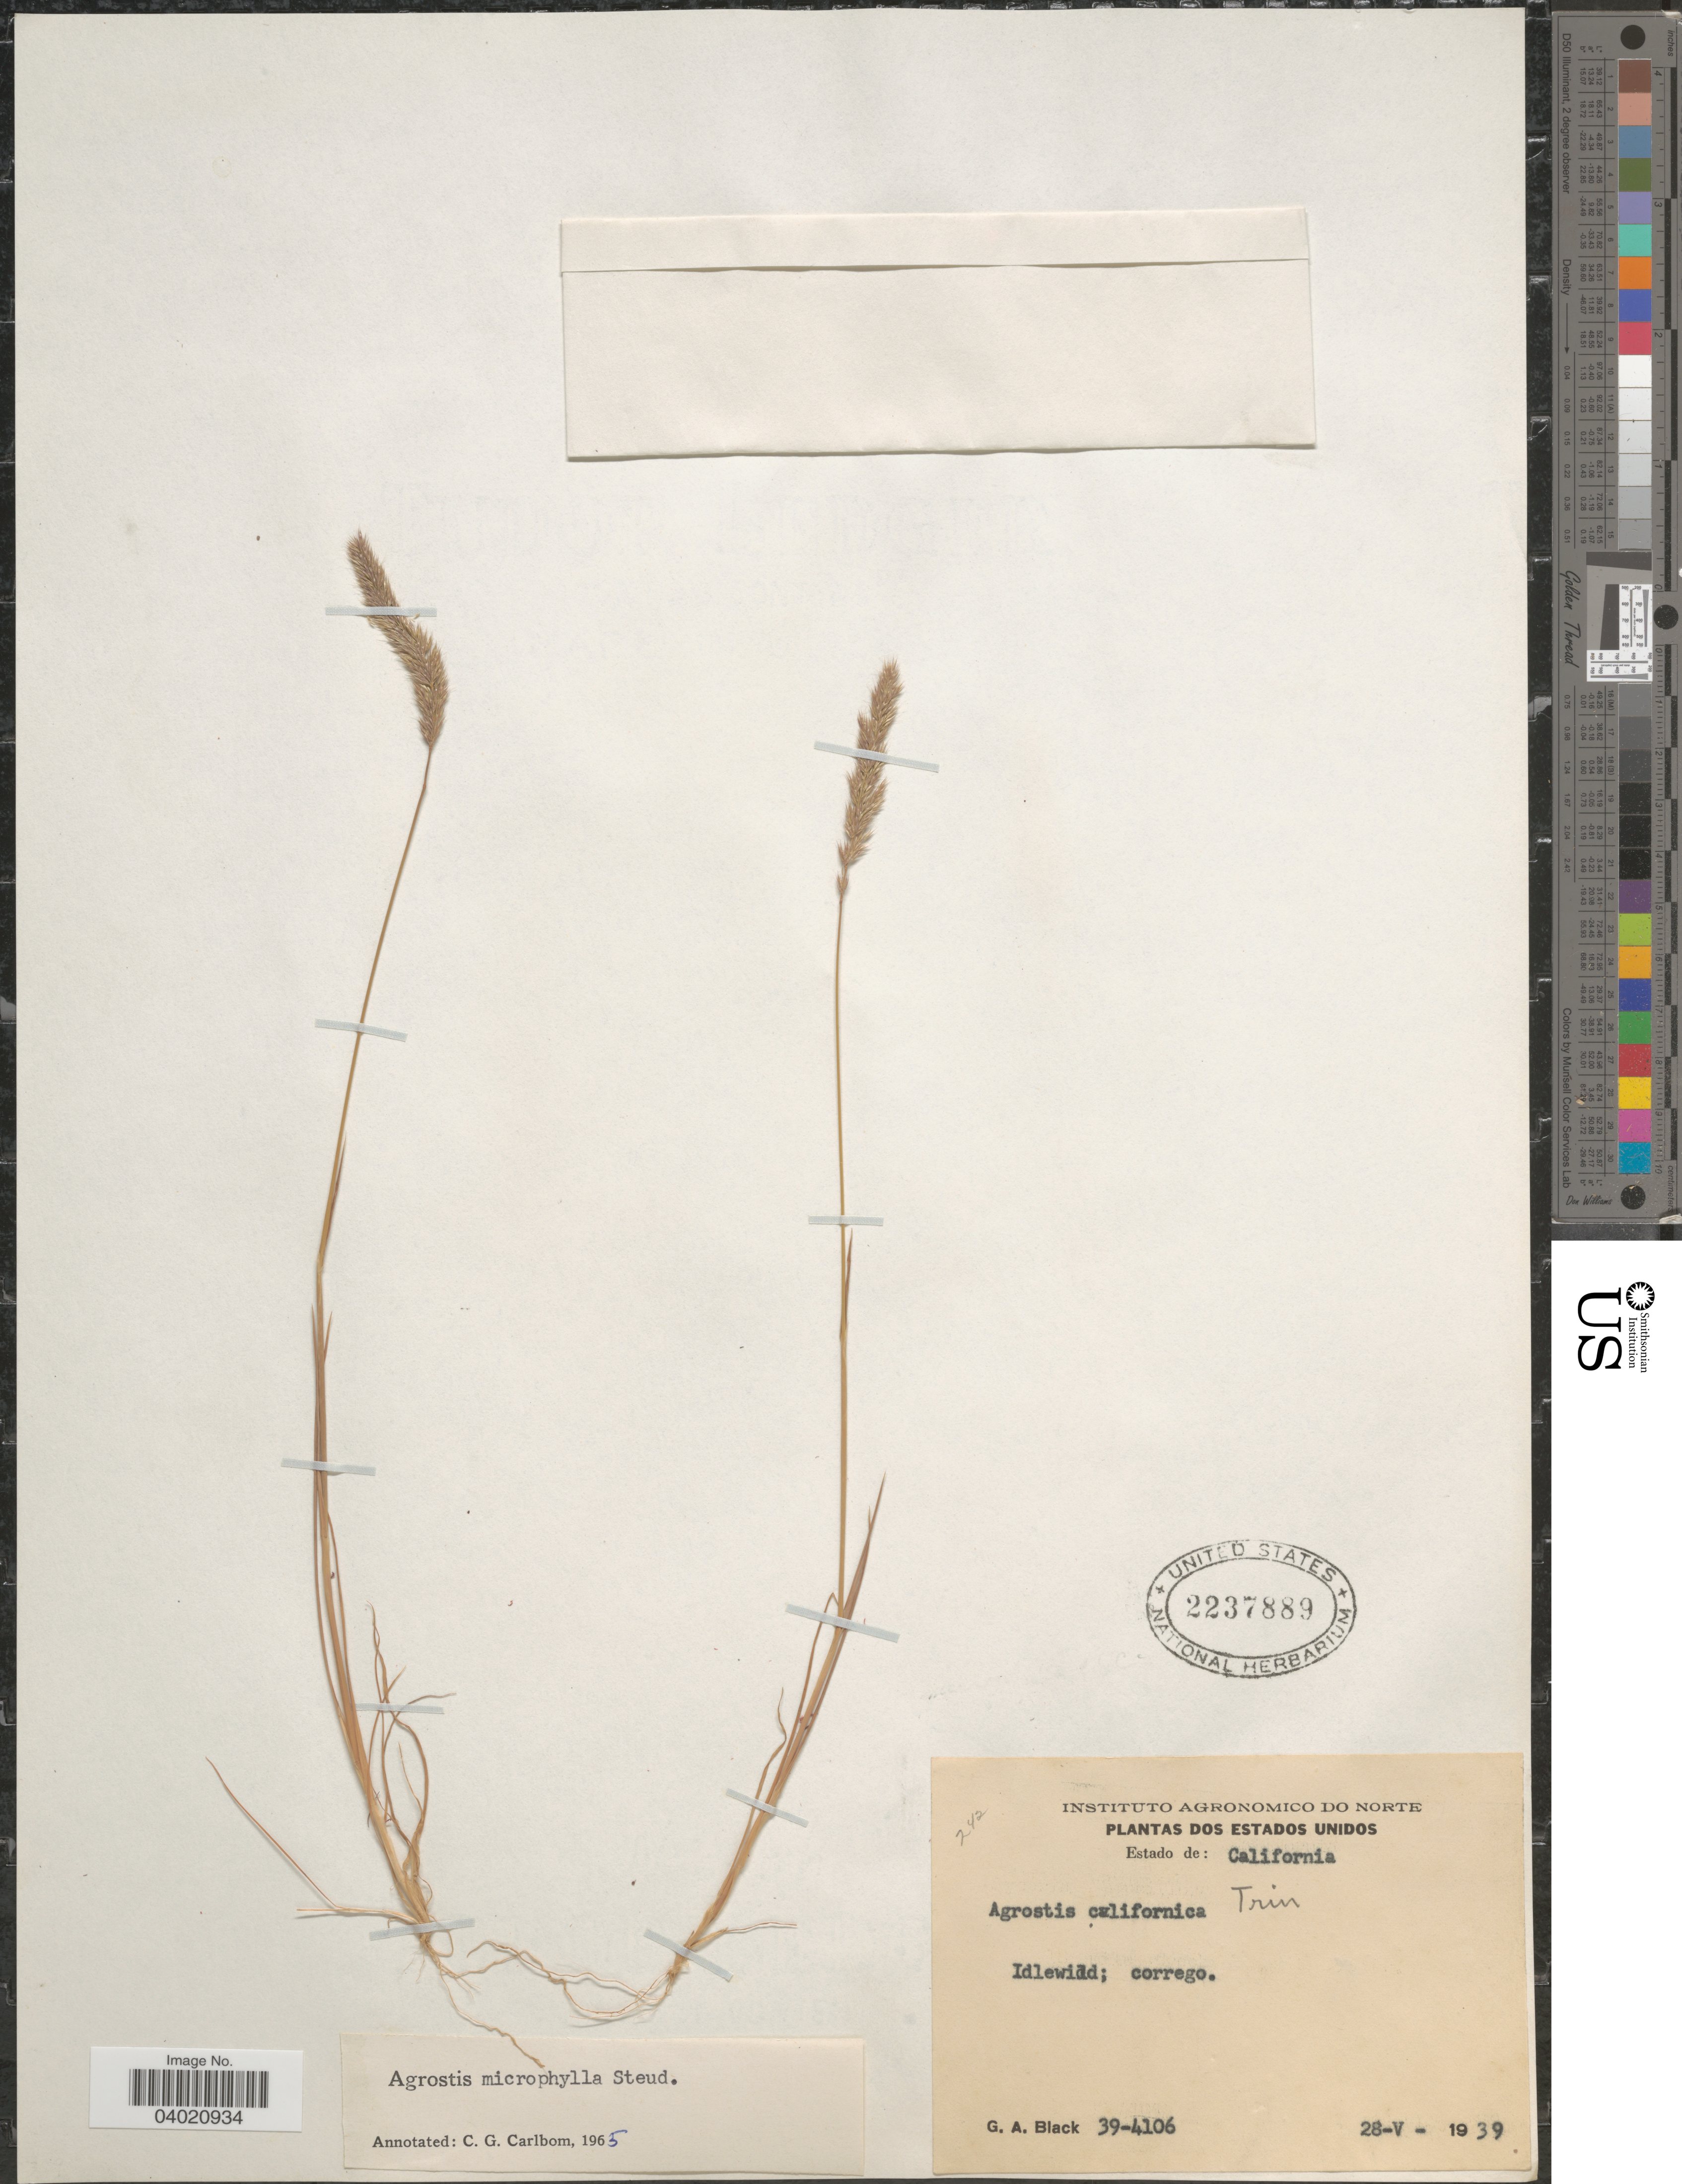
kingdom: Plantae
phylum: Tracheophyta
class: Liliopsida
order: Poales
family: Poaceae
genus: Agrostis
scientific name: Agrostis microphylla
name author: Steud.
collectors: G. A. Black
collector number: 39-4106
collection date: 1939-05-28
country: United States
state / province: California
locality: Estados Unidos. Idlewild; corrego.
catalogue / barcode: US 2237889